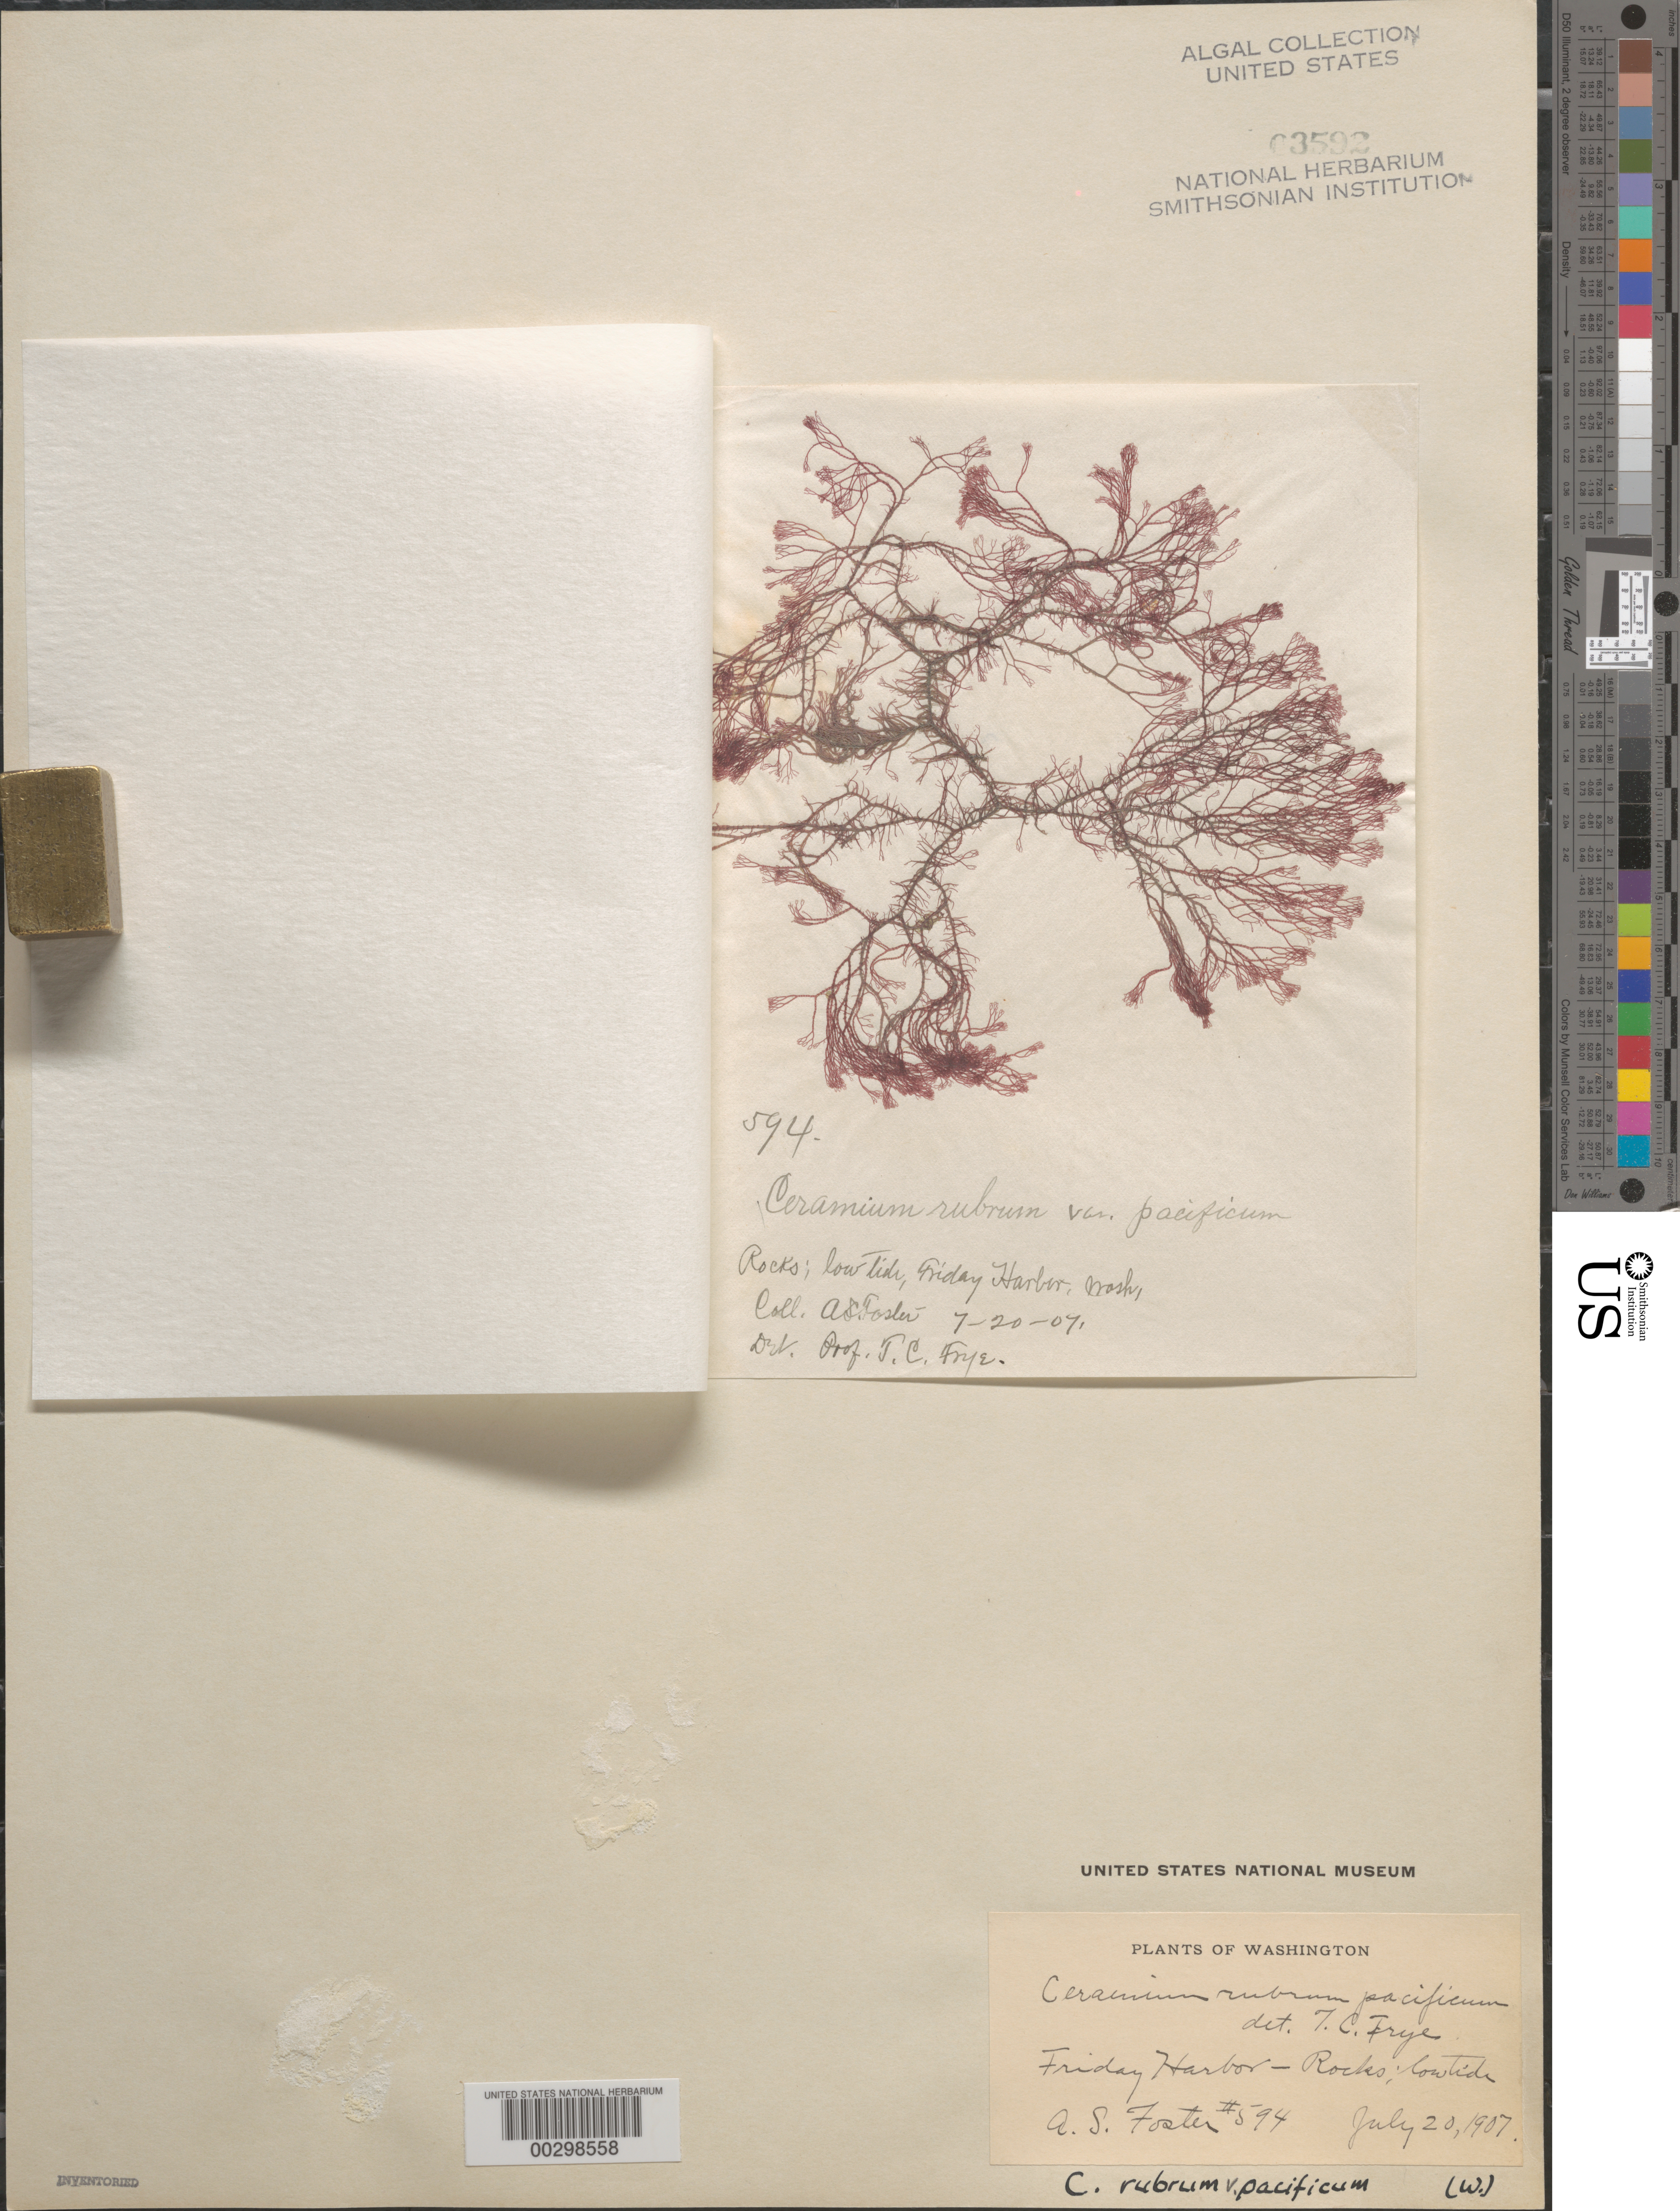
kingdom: Plantae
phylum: Rhodophyta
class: Florideophyceae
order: Ceramiales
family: Ceramiaceae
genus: Ceramium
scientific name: Ceramium rubrum var. pacificum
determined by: Frye, Christopher T., (VDB), Vanderbilt University Herbarium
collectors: A. S. Foster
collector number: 594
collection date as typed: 20 Jul 1907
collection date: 1907-07-20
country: United States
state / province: Washington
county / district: San Juan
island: San Juan Island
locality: Friday Harbor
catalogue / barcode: US 3592